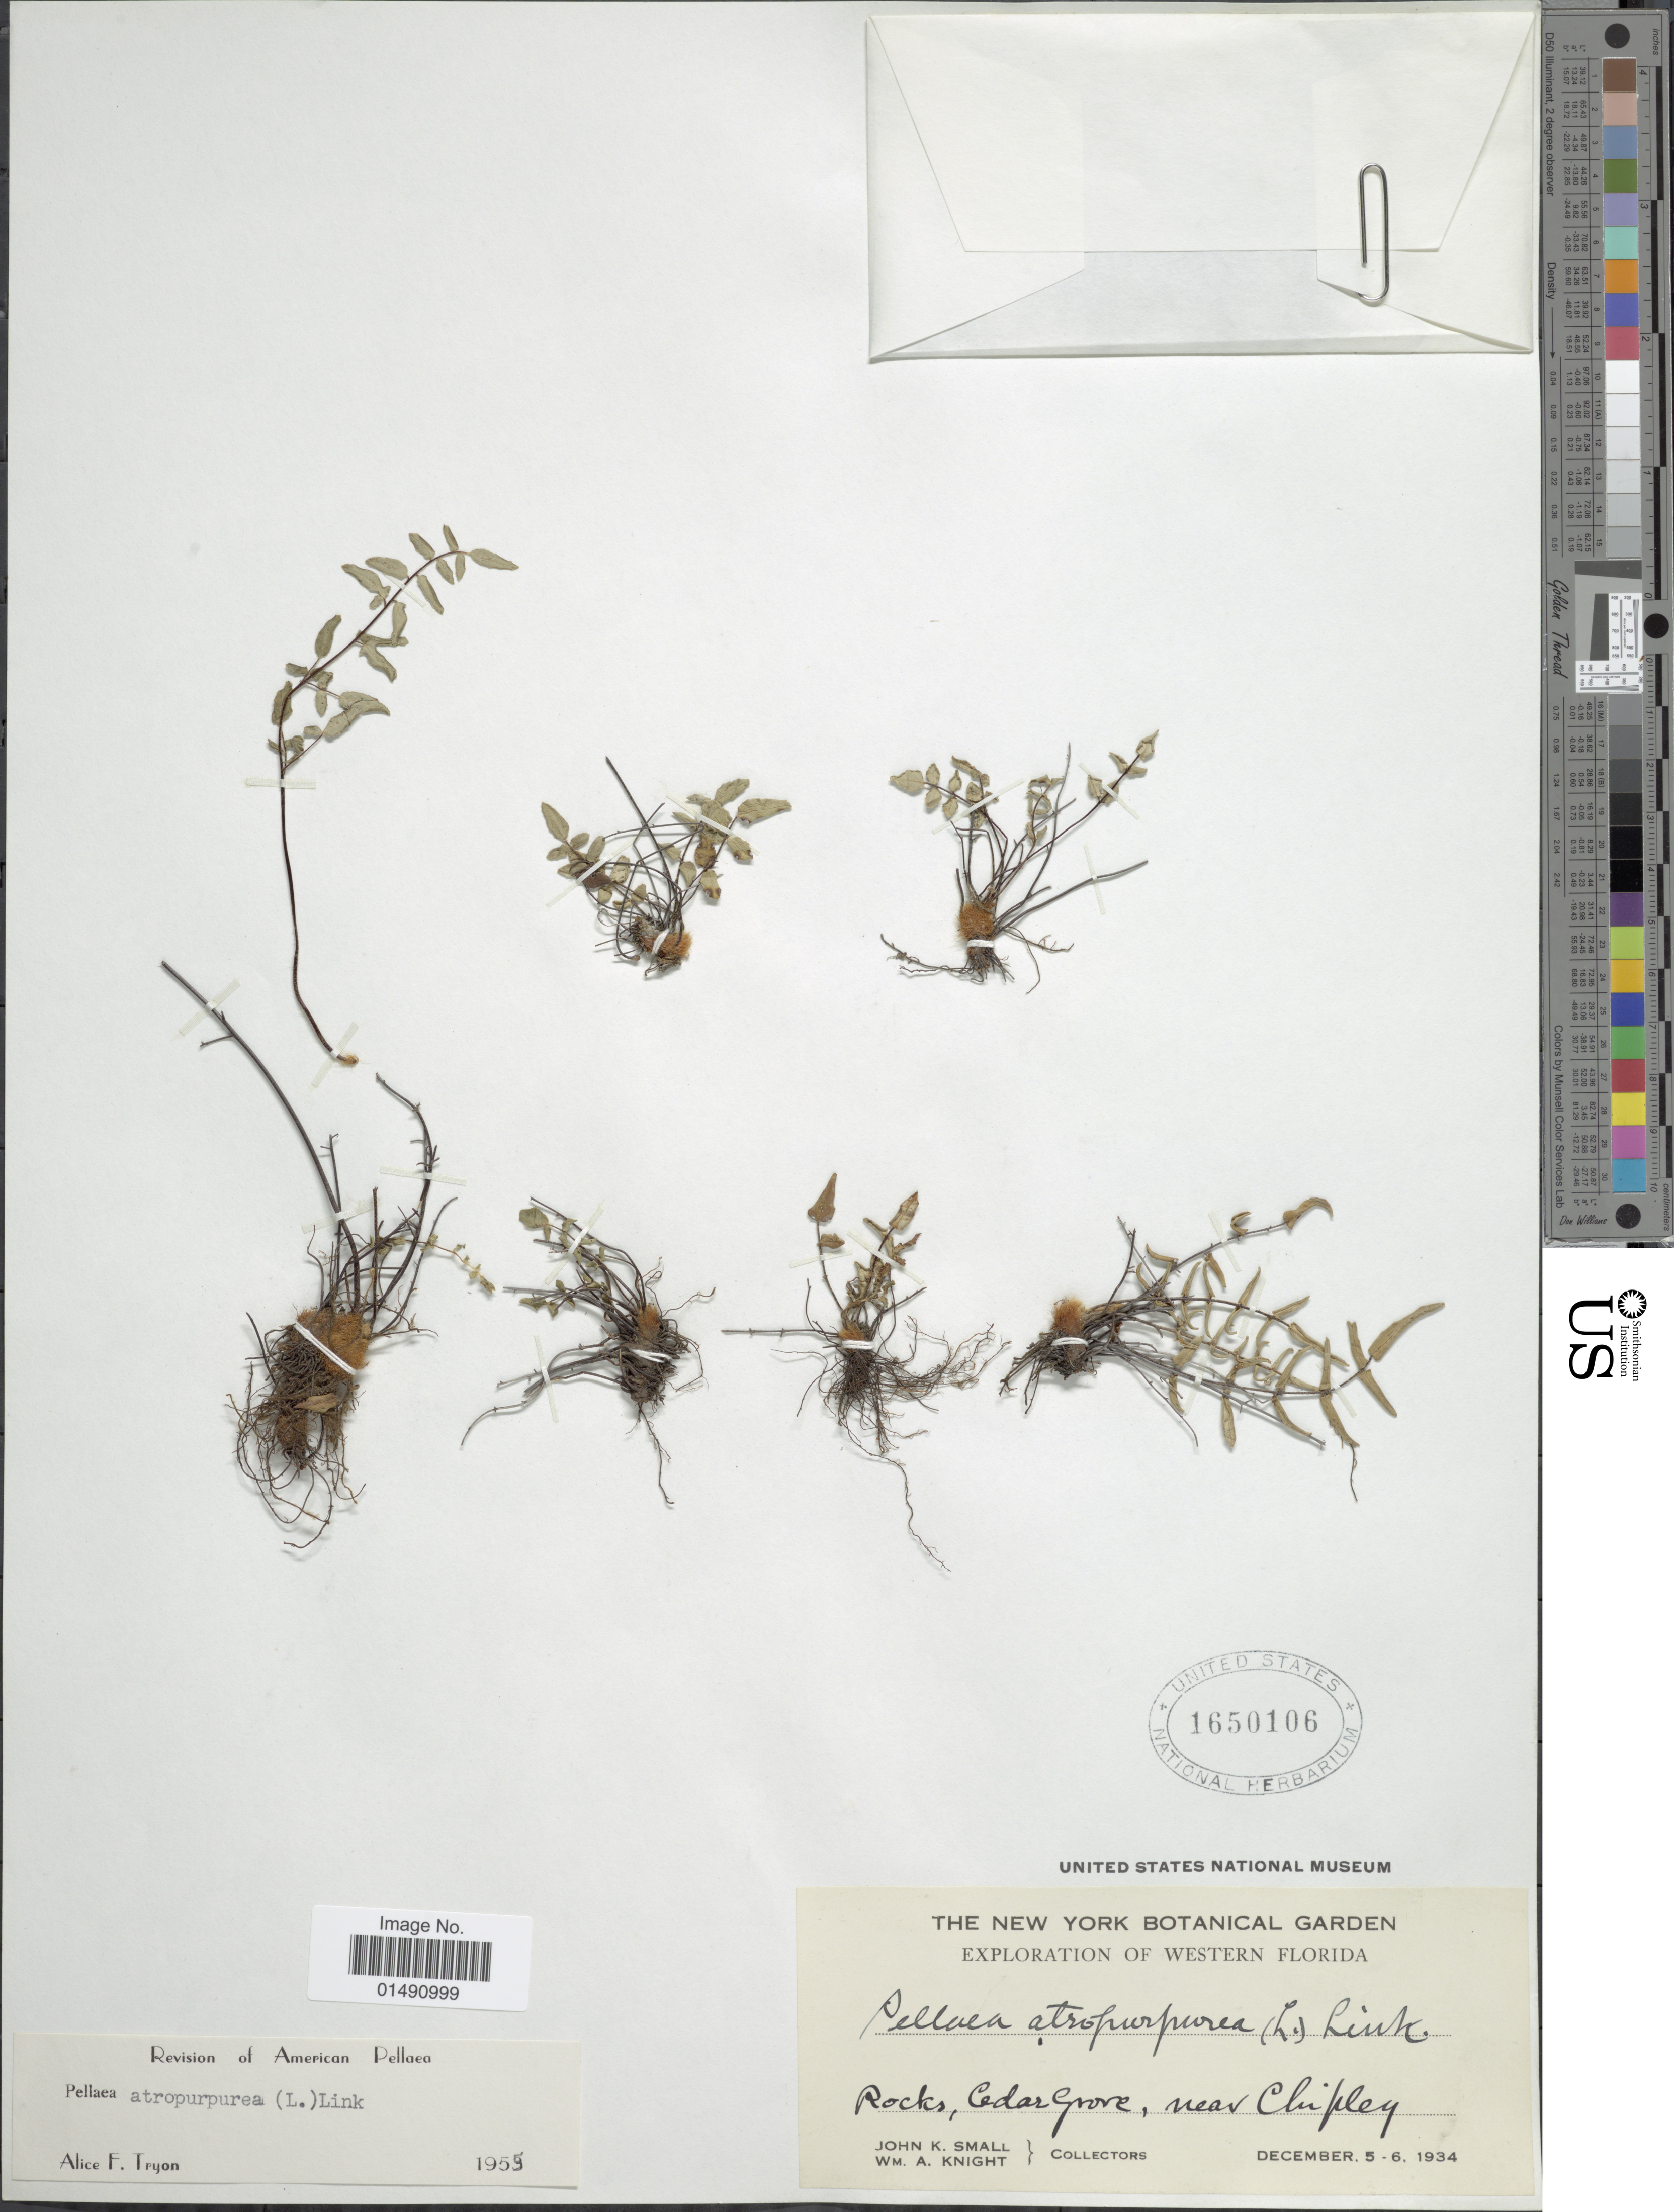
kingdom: Plantae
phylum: Tracheophyta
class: Polypodiopsida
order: Polypodiales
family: Pteridaceae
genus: Pellaea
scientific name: Pellaea atropurpurea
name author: (L.) Link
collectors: J. K. Small & W. Knight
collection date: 1934-12-05/1934-12-06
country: United States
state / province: Florida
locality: Western Florida, Rocks, cedar Grove, near Chipley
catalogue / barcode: US 1650106